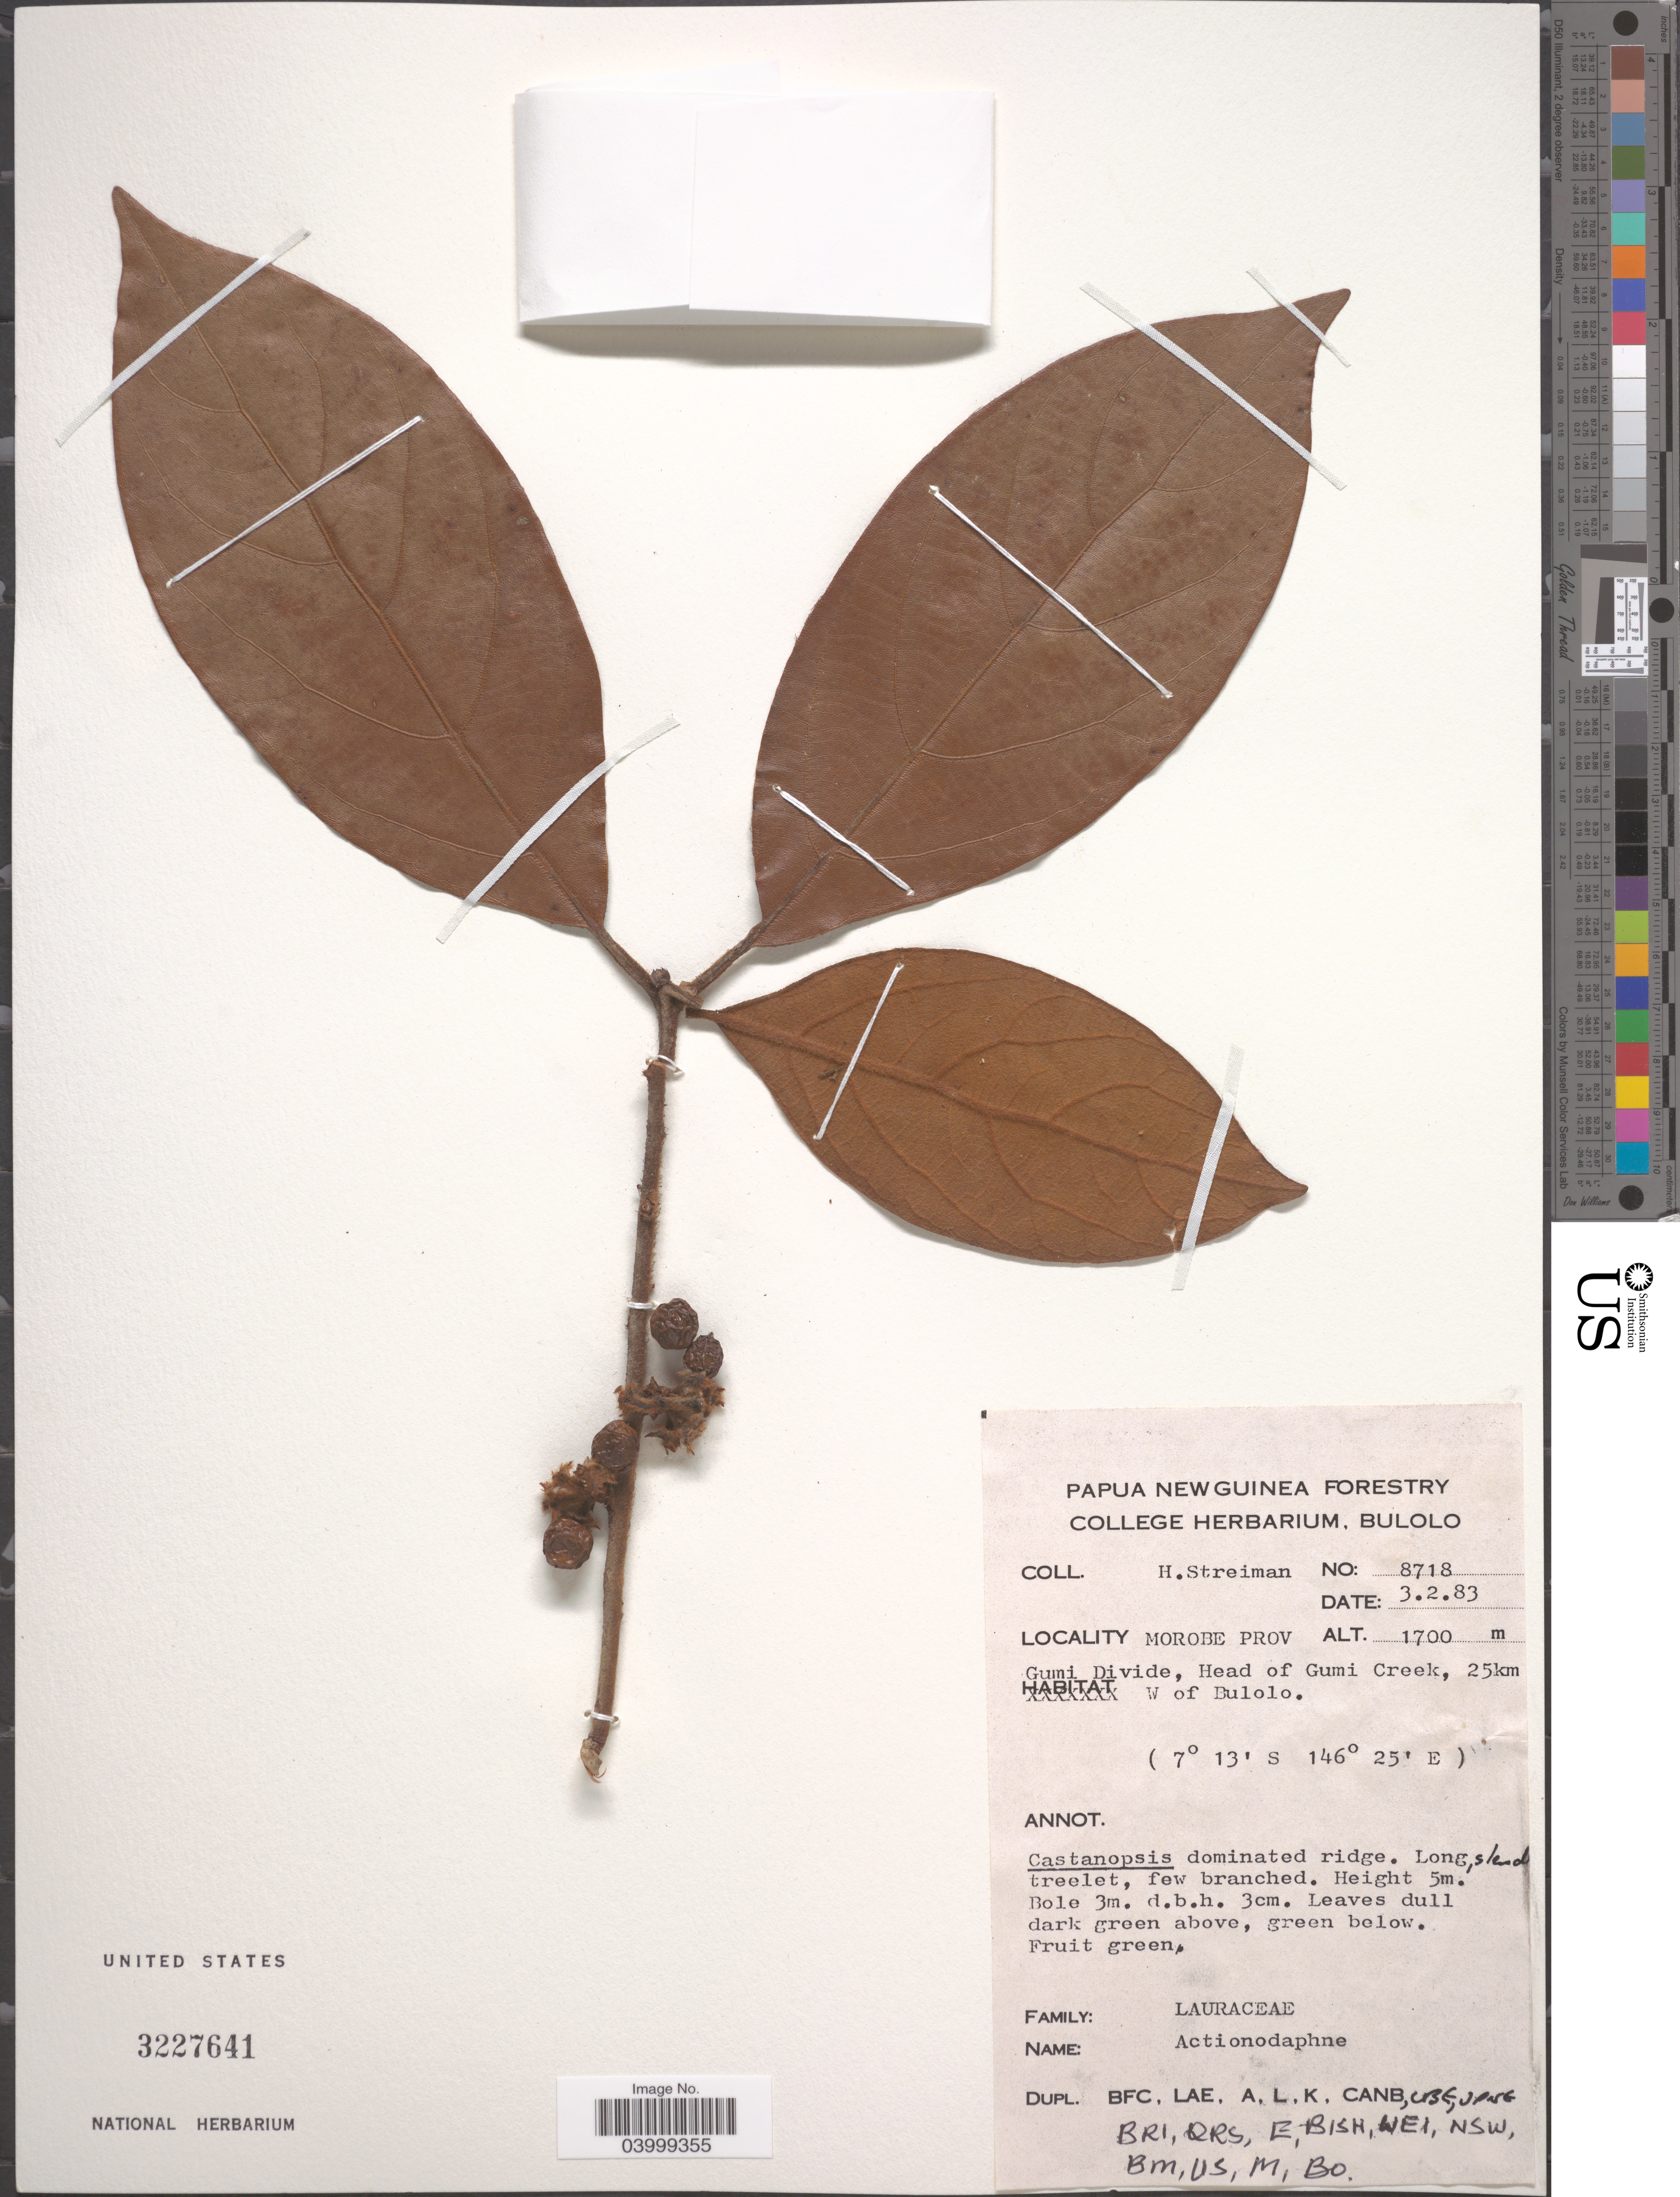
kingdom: Plantae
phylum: Tracheophyta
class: Magnoliopsida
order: Laurales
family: Lauraceae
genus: Actinodaphne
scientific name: Actinodaphne sp.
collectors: H. Streiman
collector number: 8718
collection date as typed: Transcribed d/m/y: 3/2/83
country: Papua New Guinea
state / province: Morobe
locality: Gumi Divide, Head of Gumi Creek, 25km W of Bulolo.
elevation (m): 1700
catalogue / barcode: US 3227641